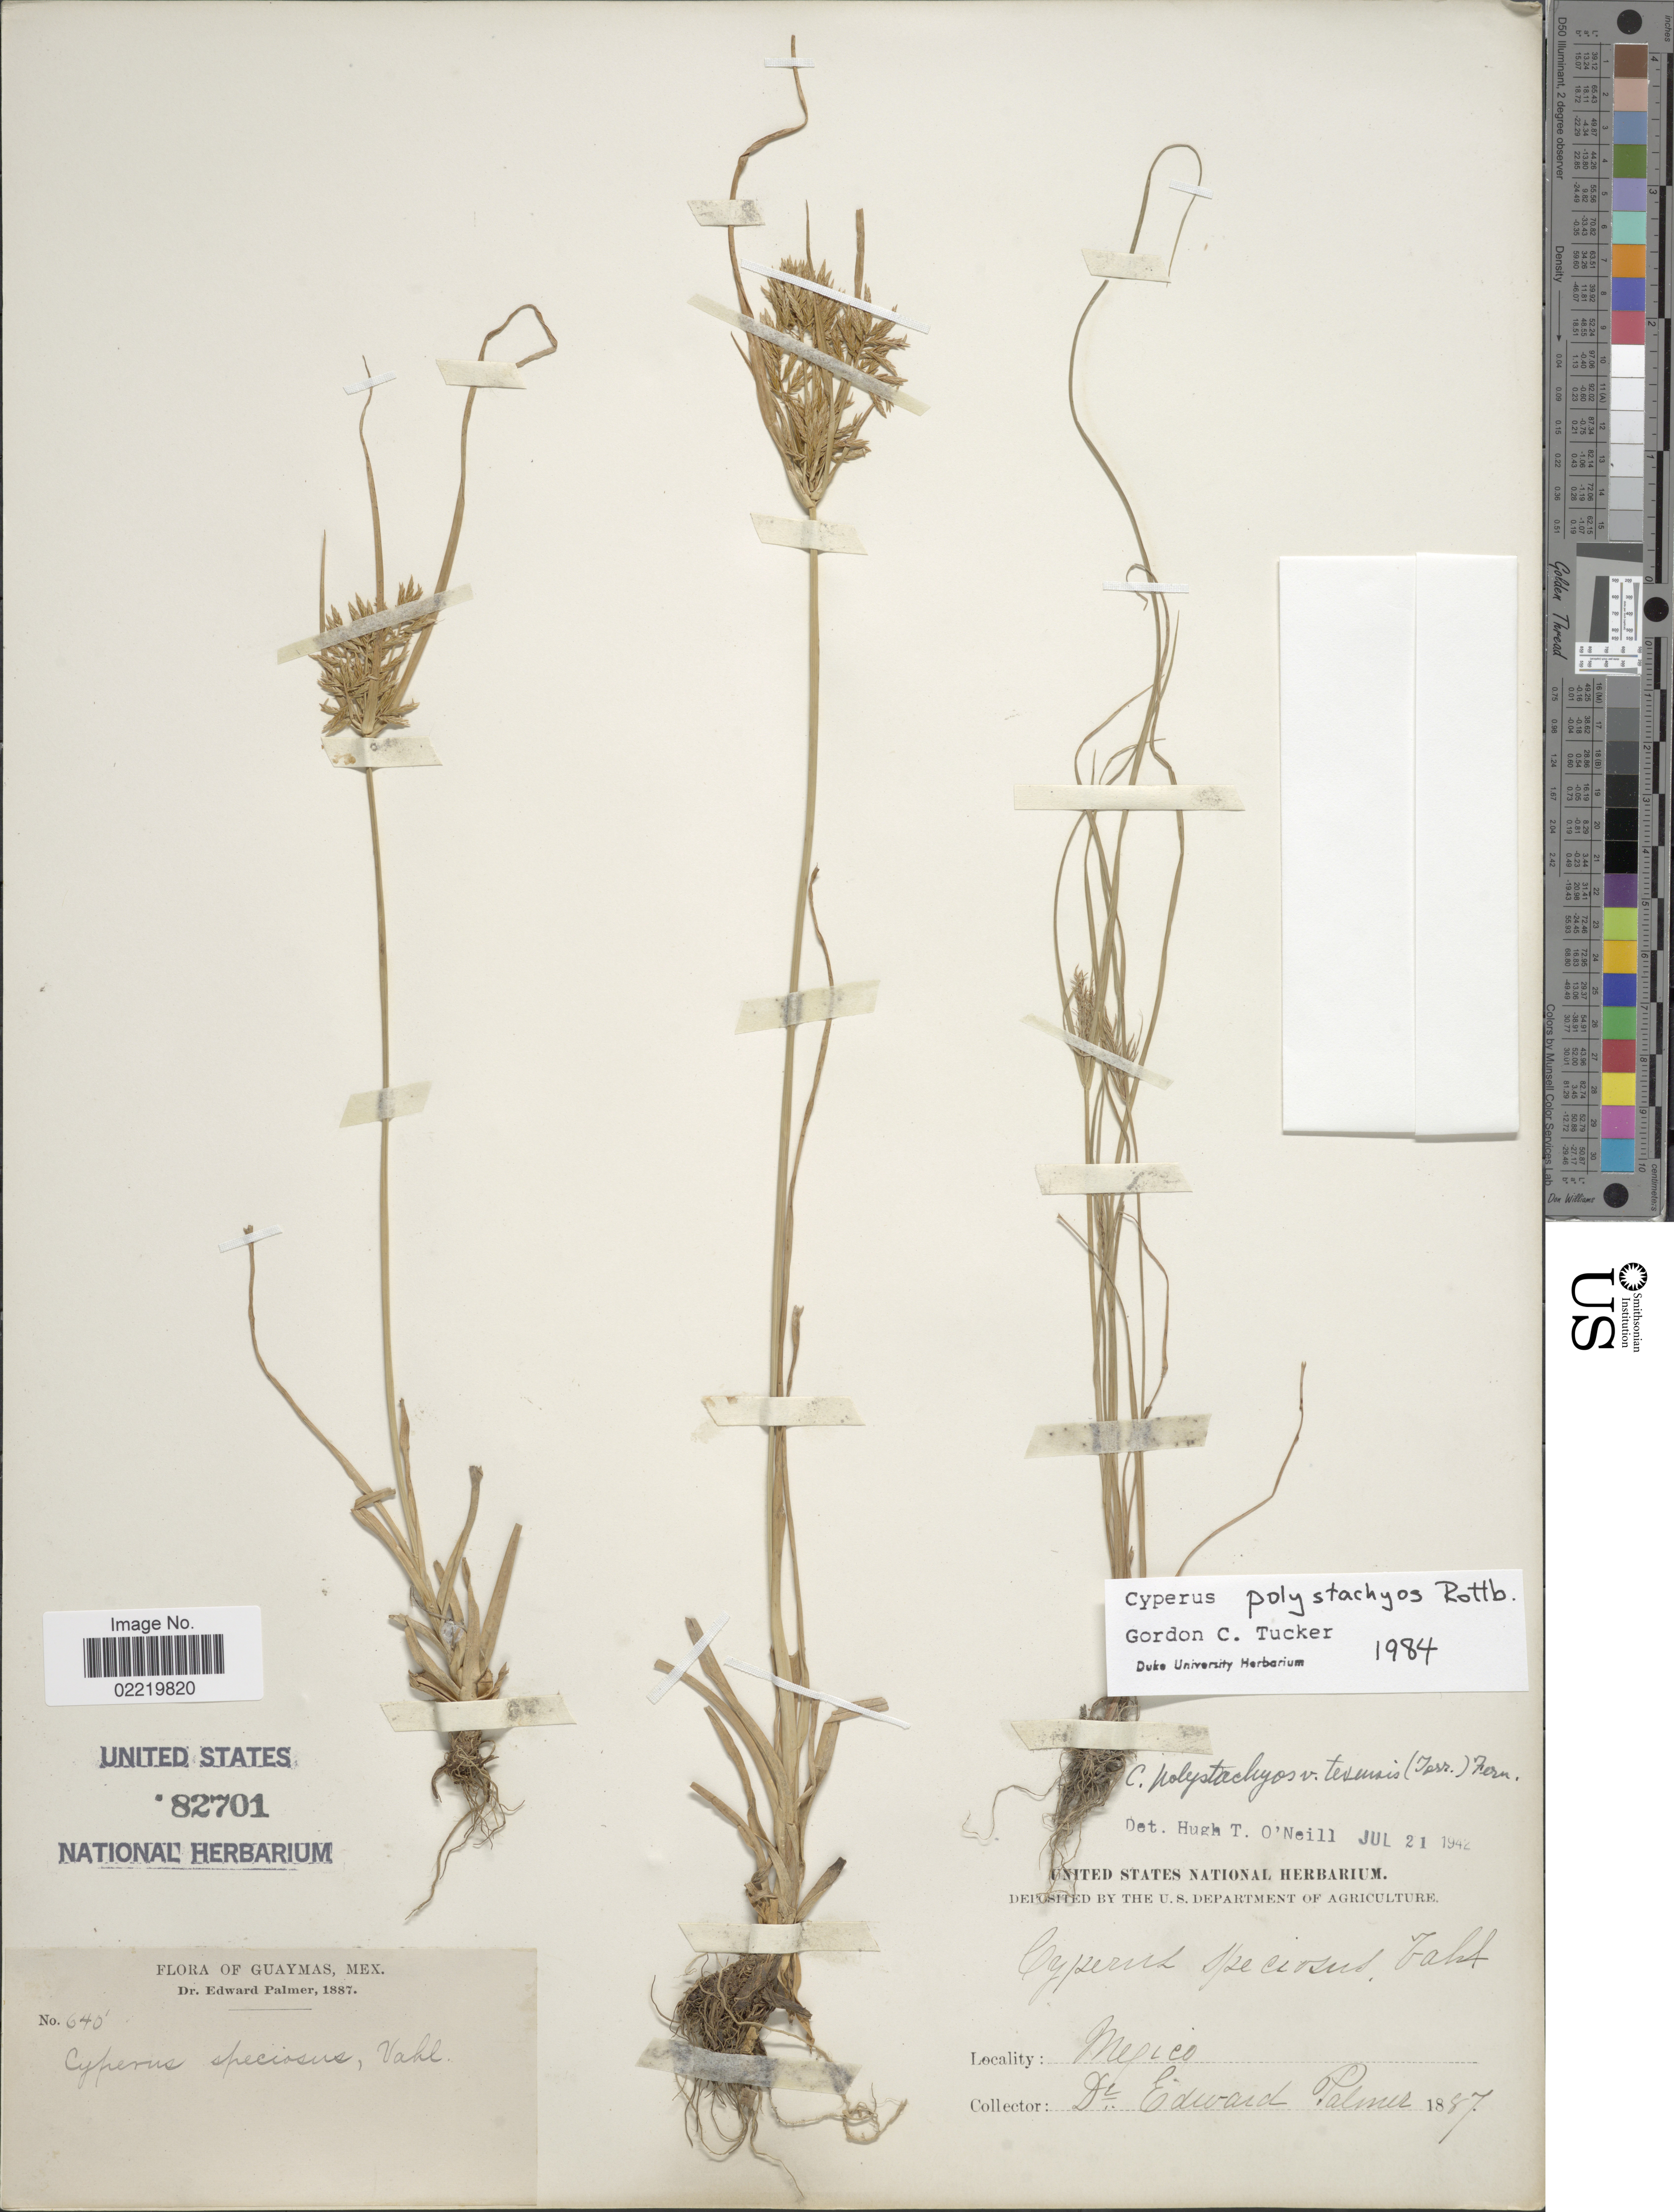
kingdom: Plantae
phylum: Tracheophyta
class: Liliopsida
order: Poales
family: Cyperaceae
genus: Cyperus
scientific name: Cyperus polystachyos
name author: Rottb.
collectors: E. Palmer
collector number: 648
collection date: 1887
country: Mexico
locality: Guaymas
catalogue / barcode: US 82701